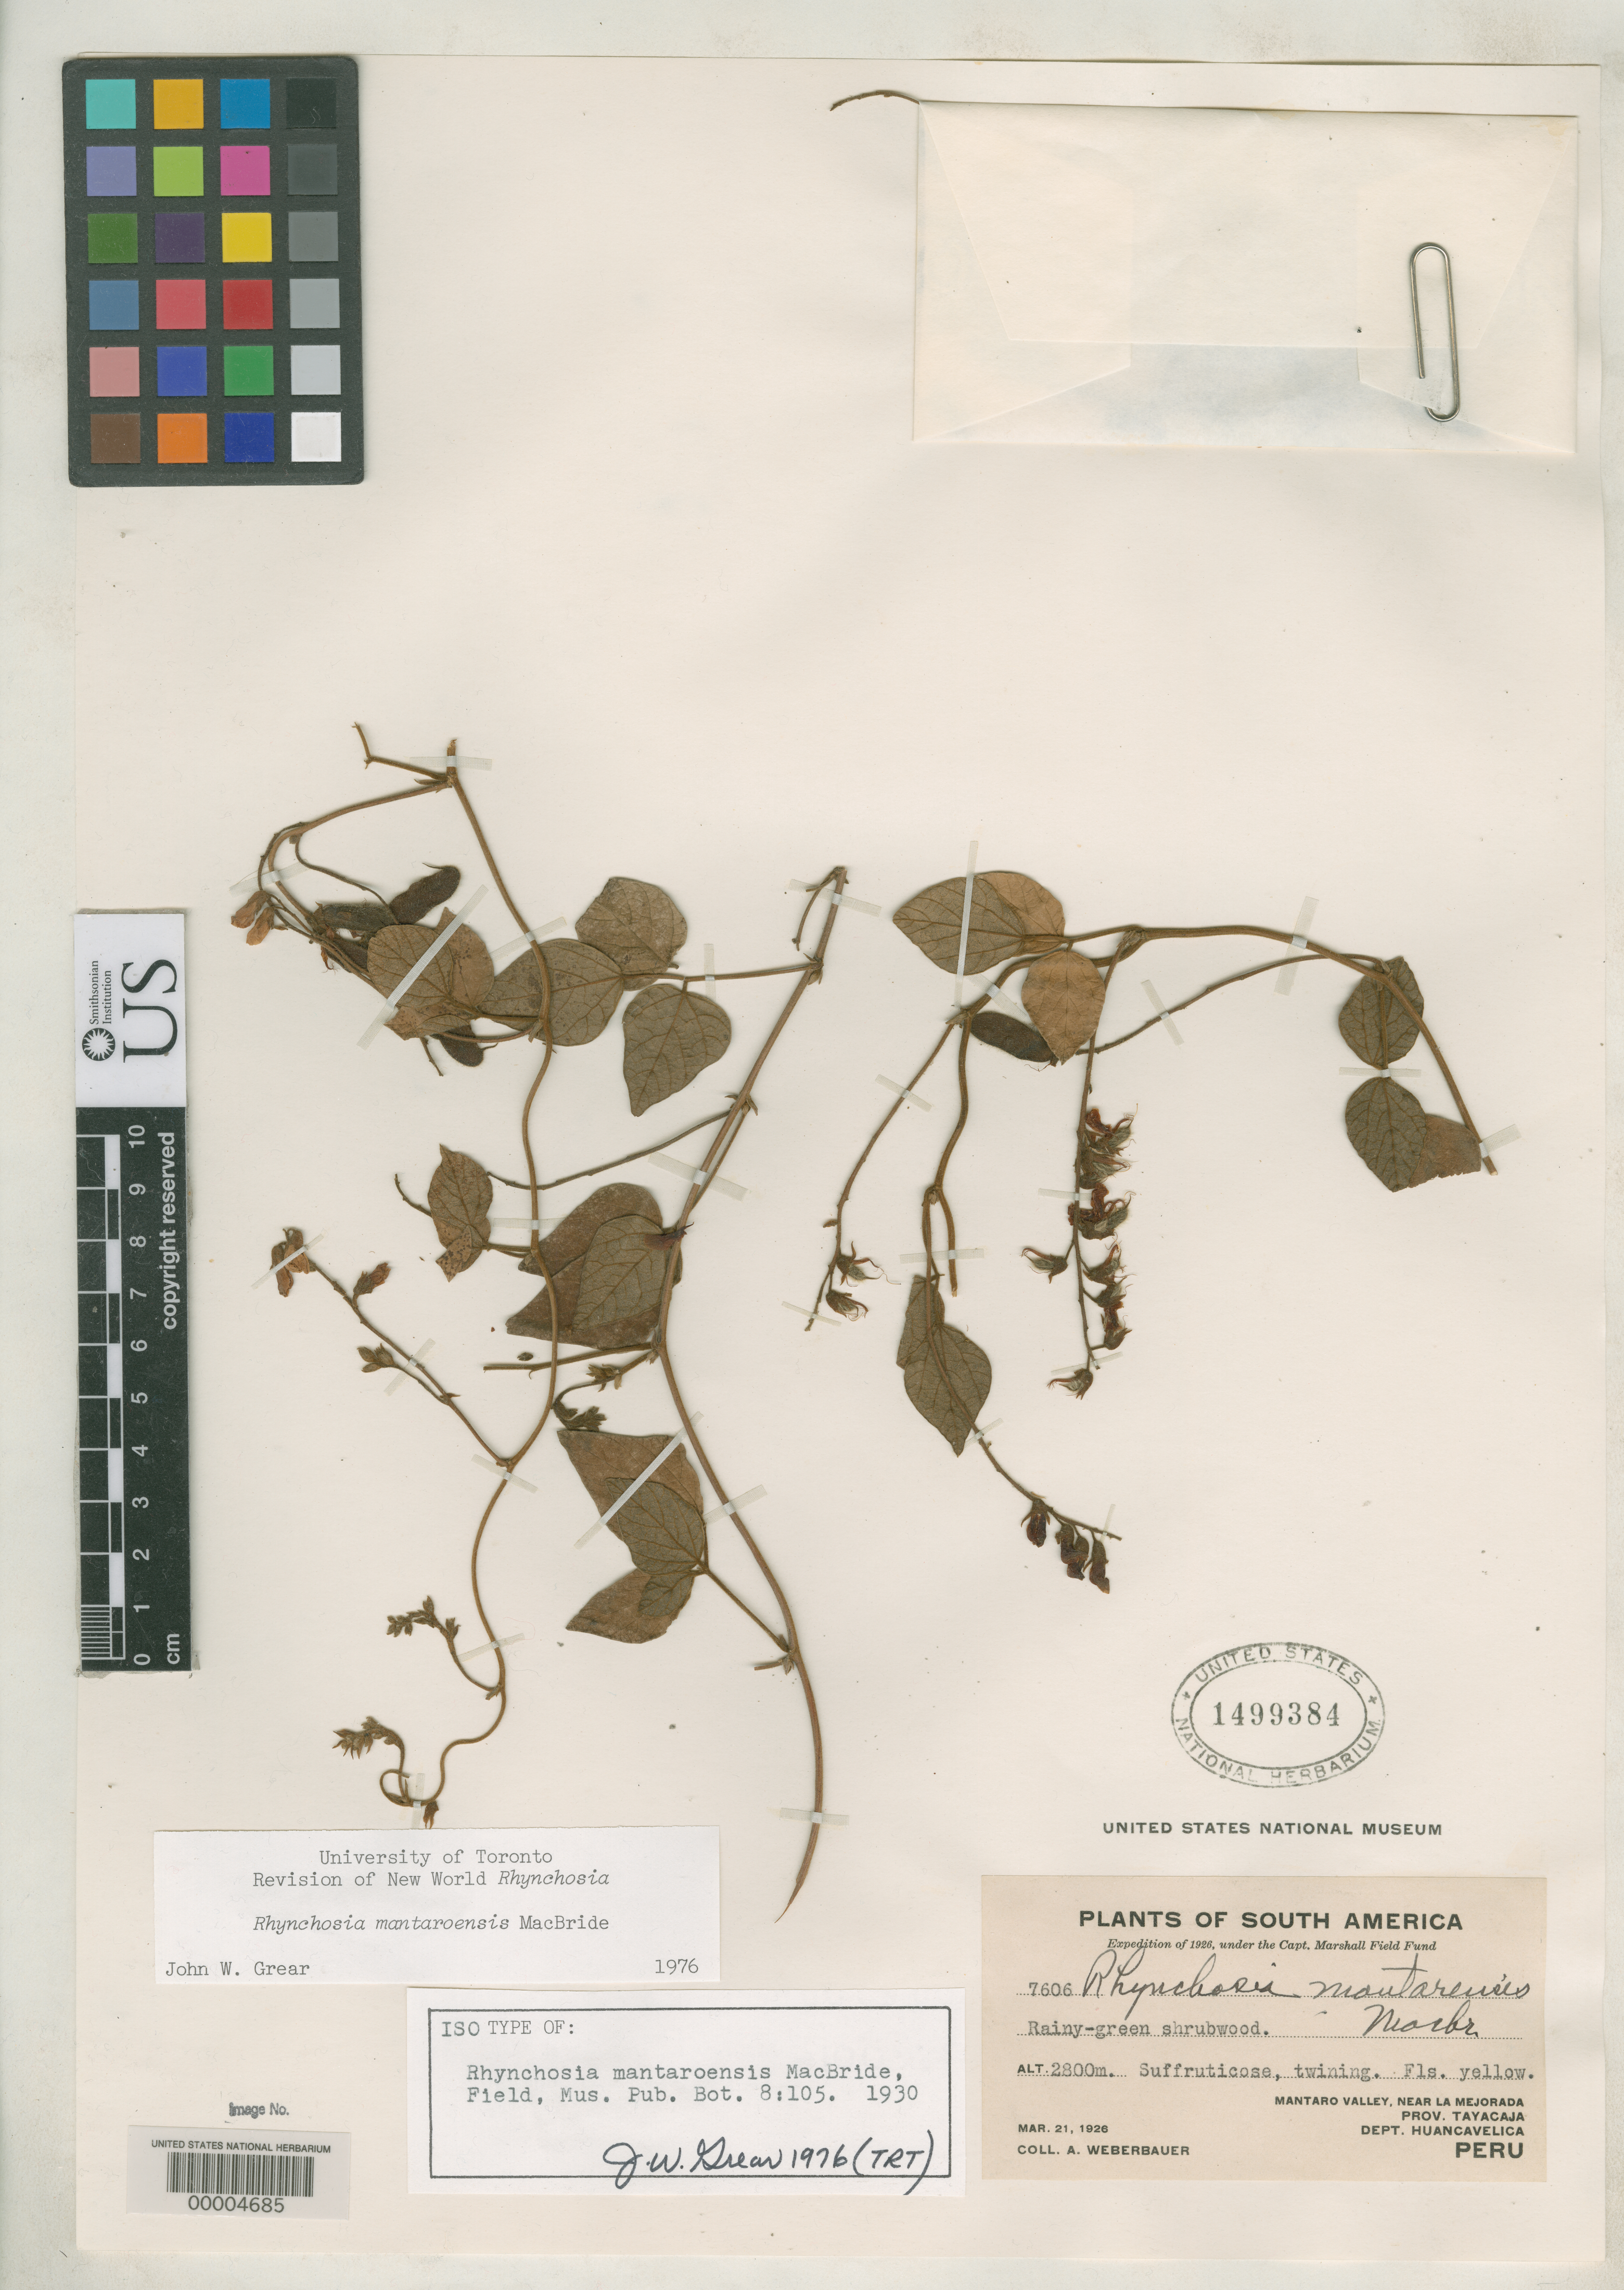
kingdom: Plantae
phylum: Tracheophyta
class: Magnoliopsida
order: Fabales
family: Fabaceae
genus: Rhynchosia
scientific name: Rhynchosia mantaroensis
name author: J.F. Macbr.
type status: Isotype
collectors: A. Weberbauer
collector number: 7606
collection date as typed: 21 Mar 1926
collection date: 1926-03-21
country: Peru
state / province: Huancavelica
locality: Mantaro Valley, near La Mejorada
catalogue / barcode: US 1499384